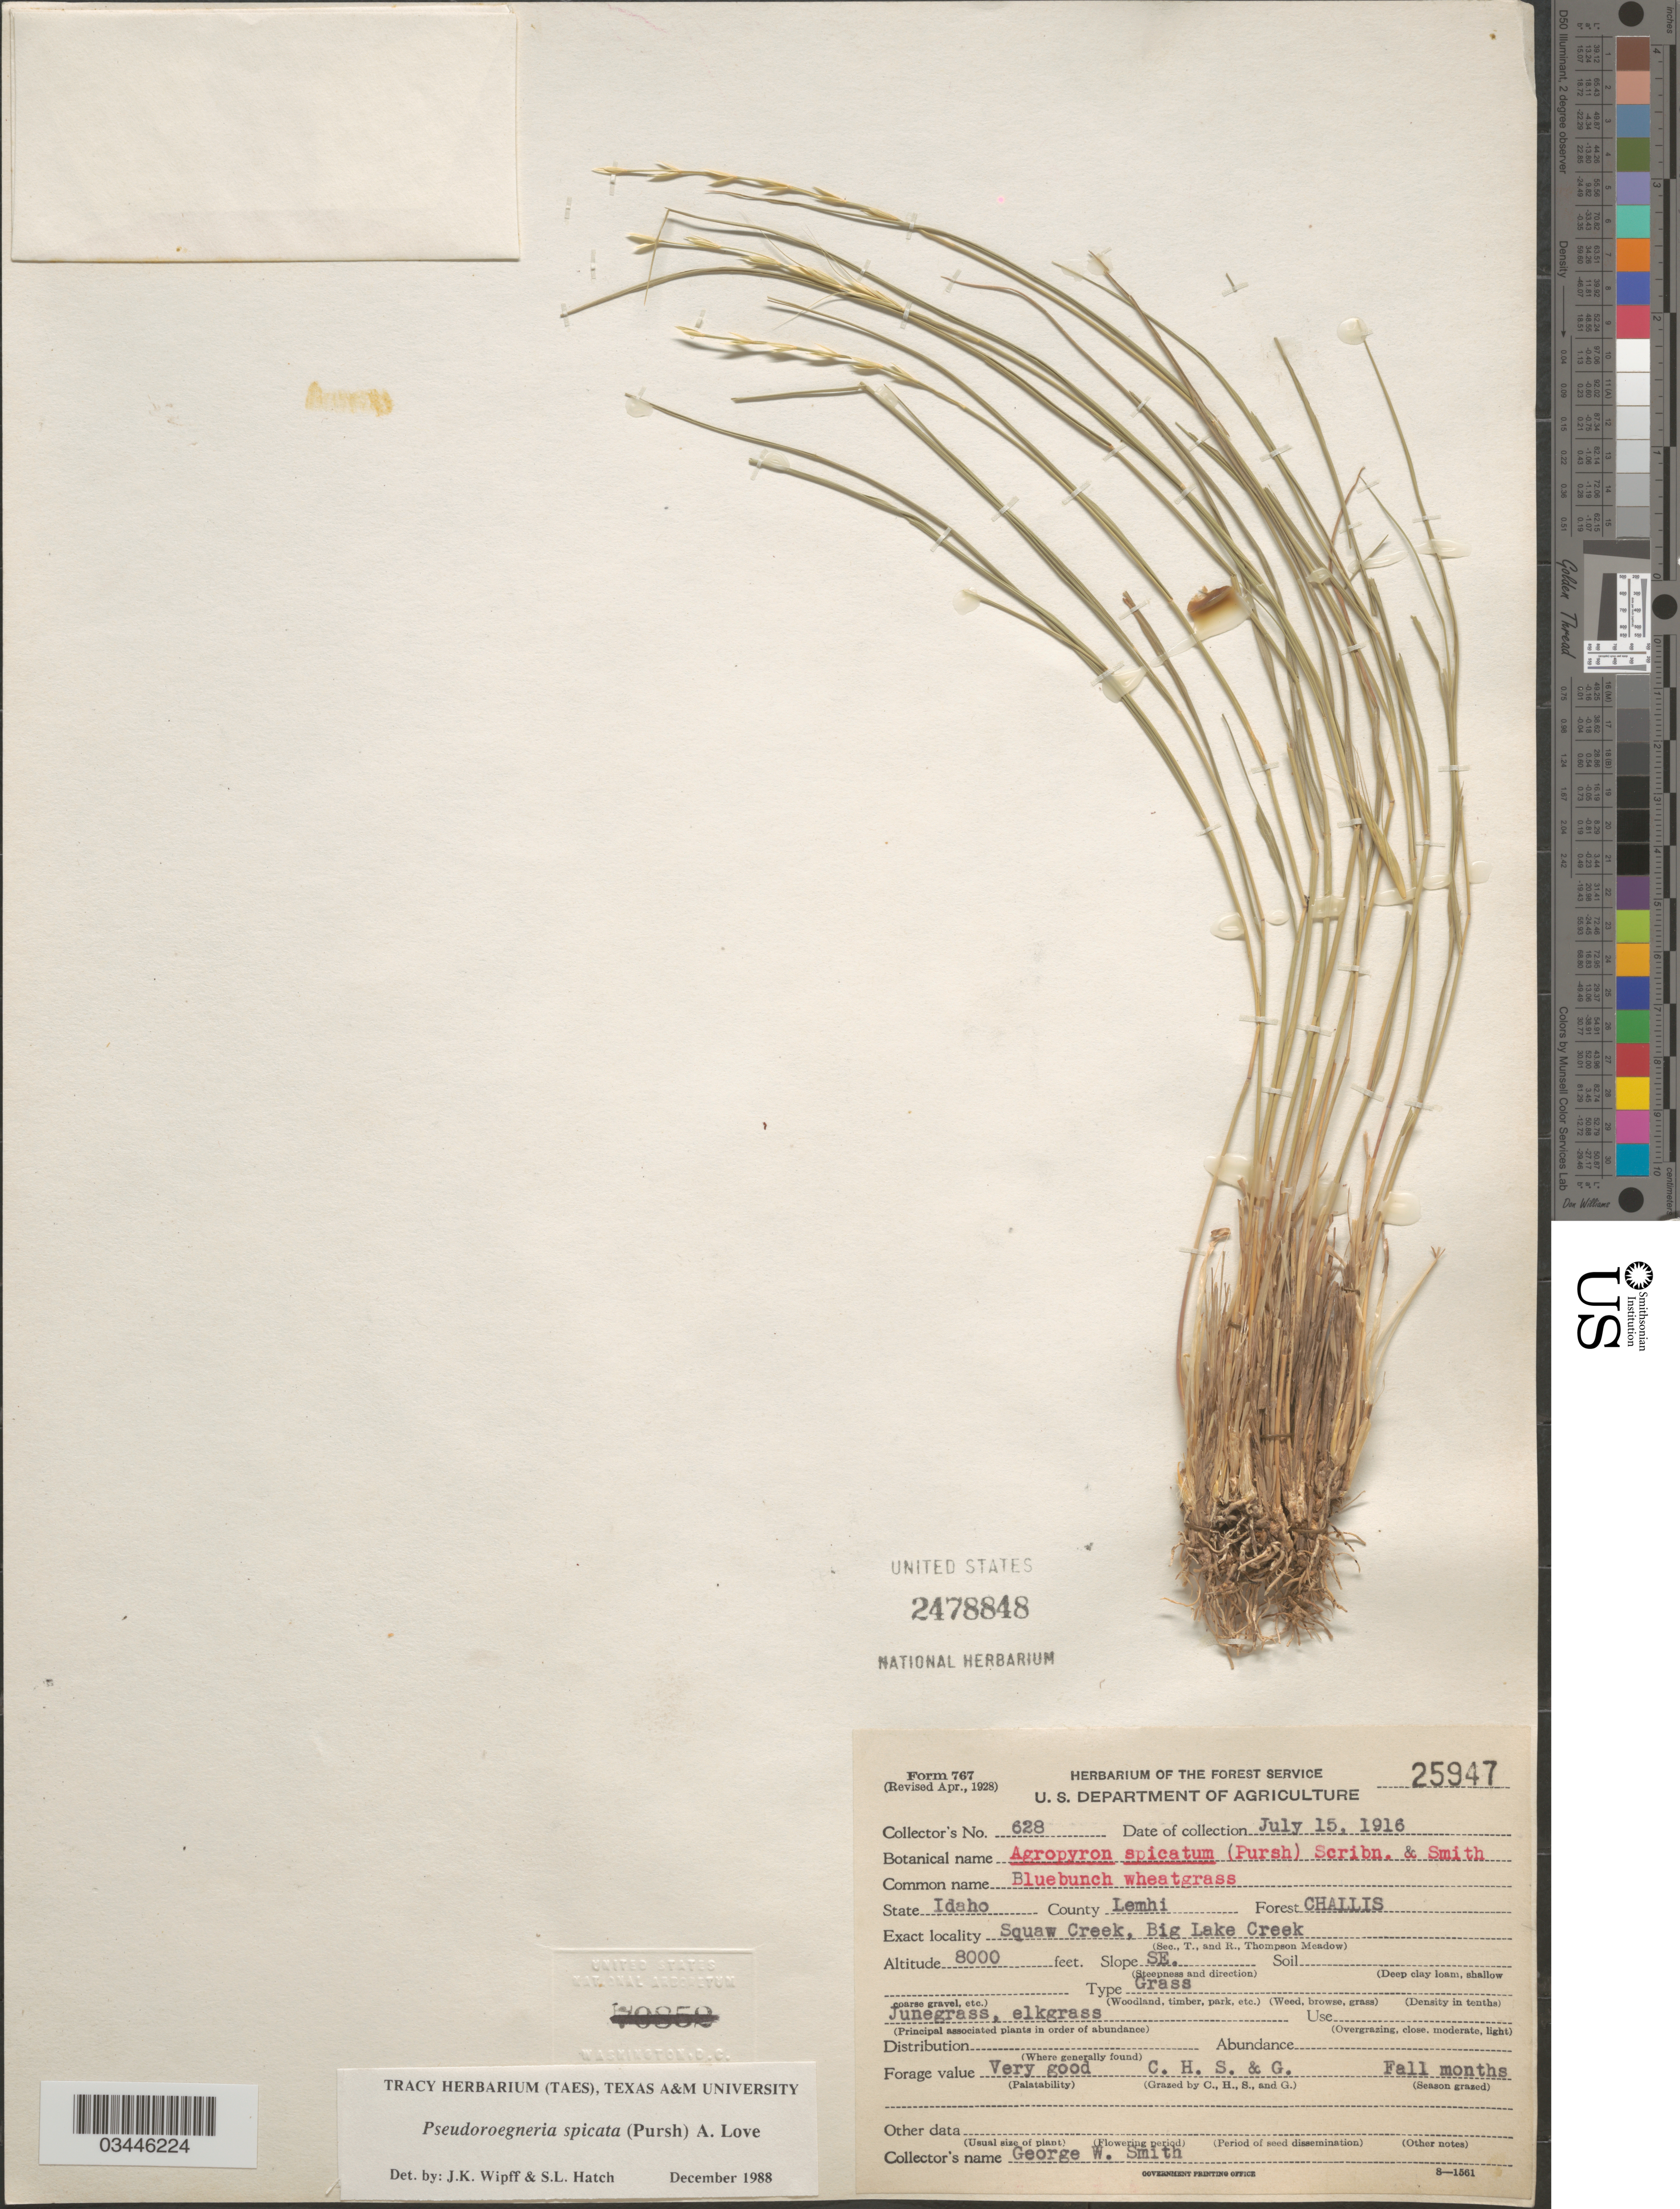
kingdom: Plantae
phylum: Tracheophyta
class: Liliopsida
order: Poales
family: Poaceae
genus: Pseudoroegneria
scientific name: Pseudoroegneria spicata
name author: (Pursh) Á. Löve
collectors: G. Smith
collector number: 628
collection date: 1916-07-15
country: United States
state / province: Idaho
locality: County Lemhi. Forest Challis. Squaw Creek, Big Lake Creek. Slope SE.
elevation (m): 2438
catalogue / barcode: US 2478848